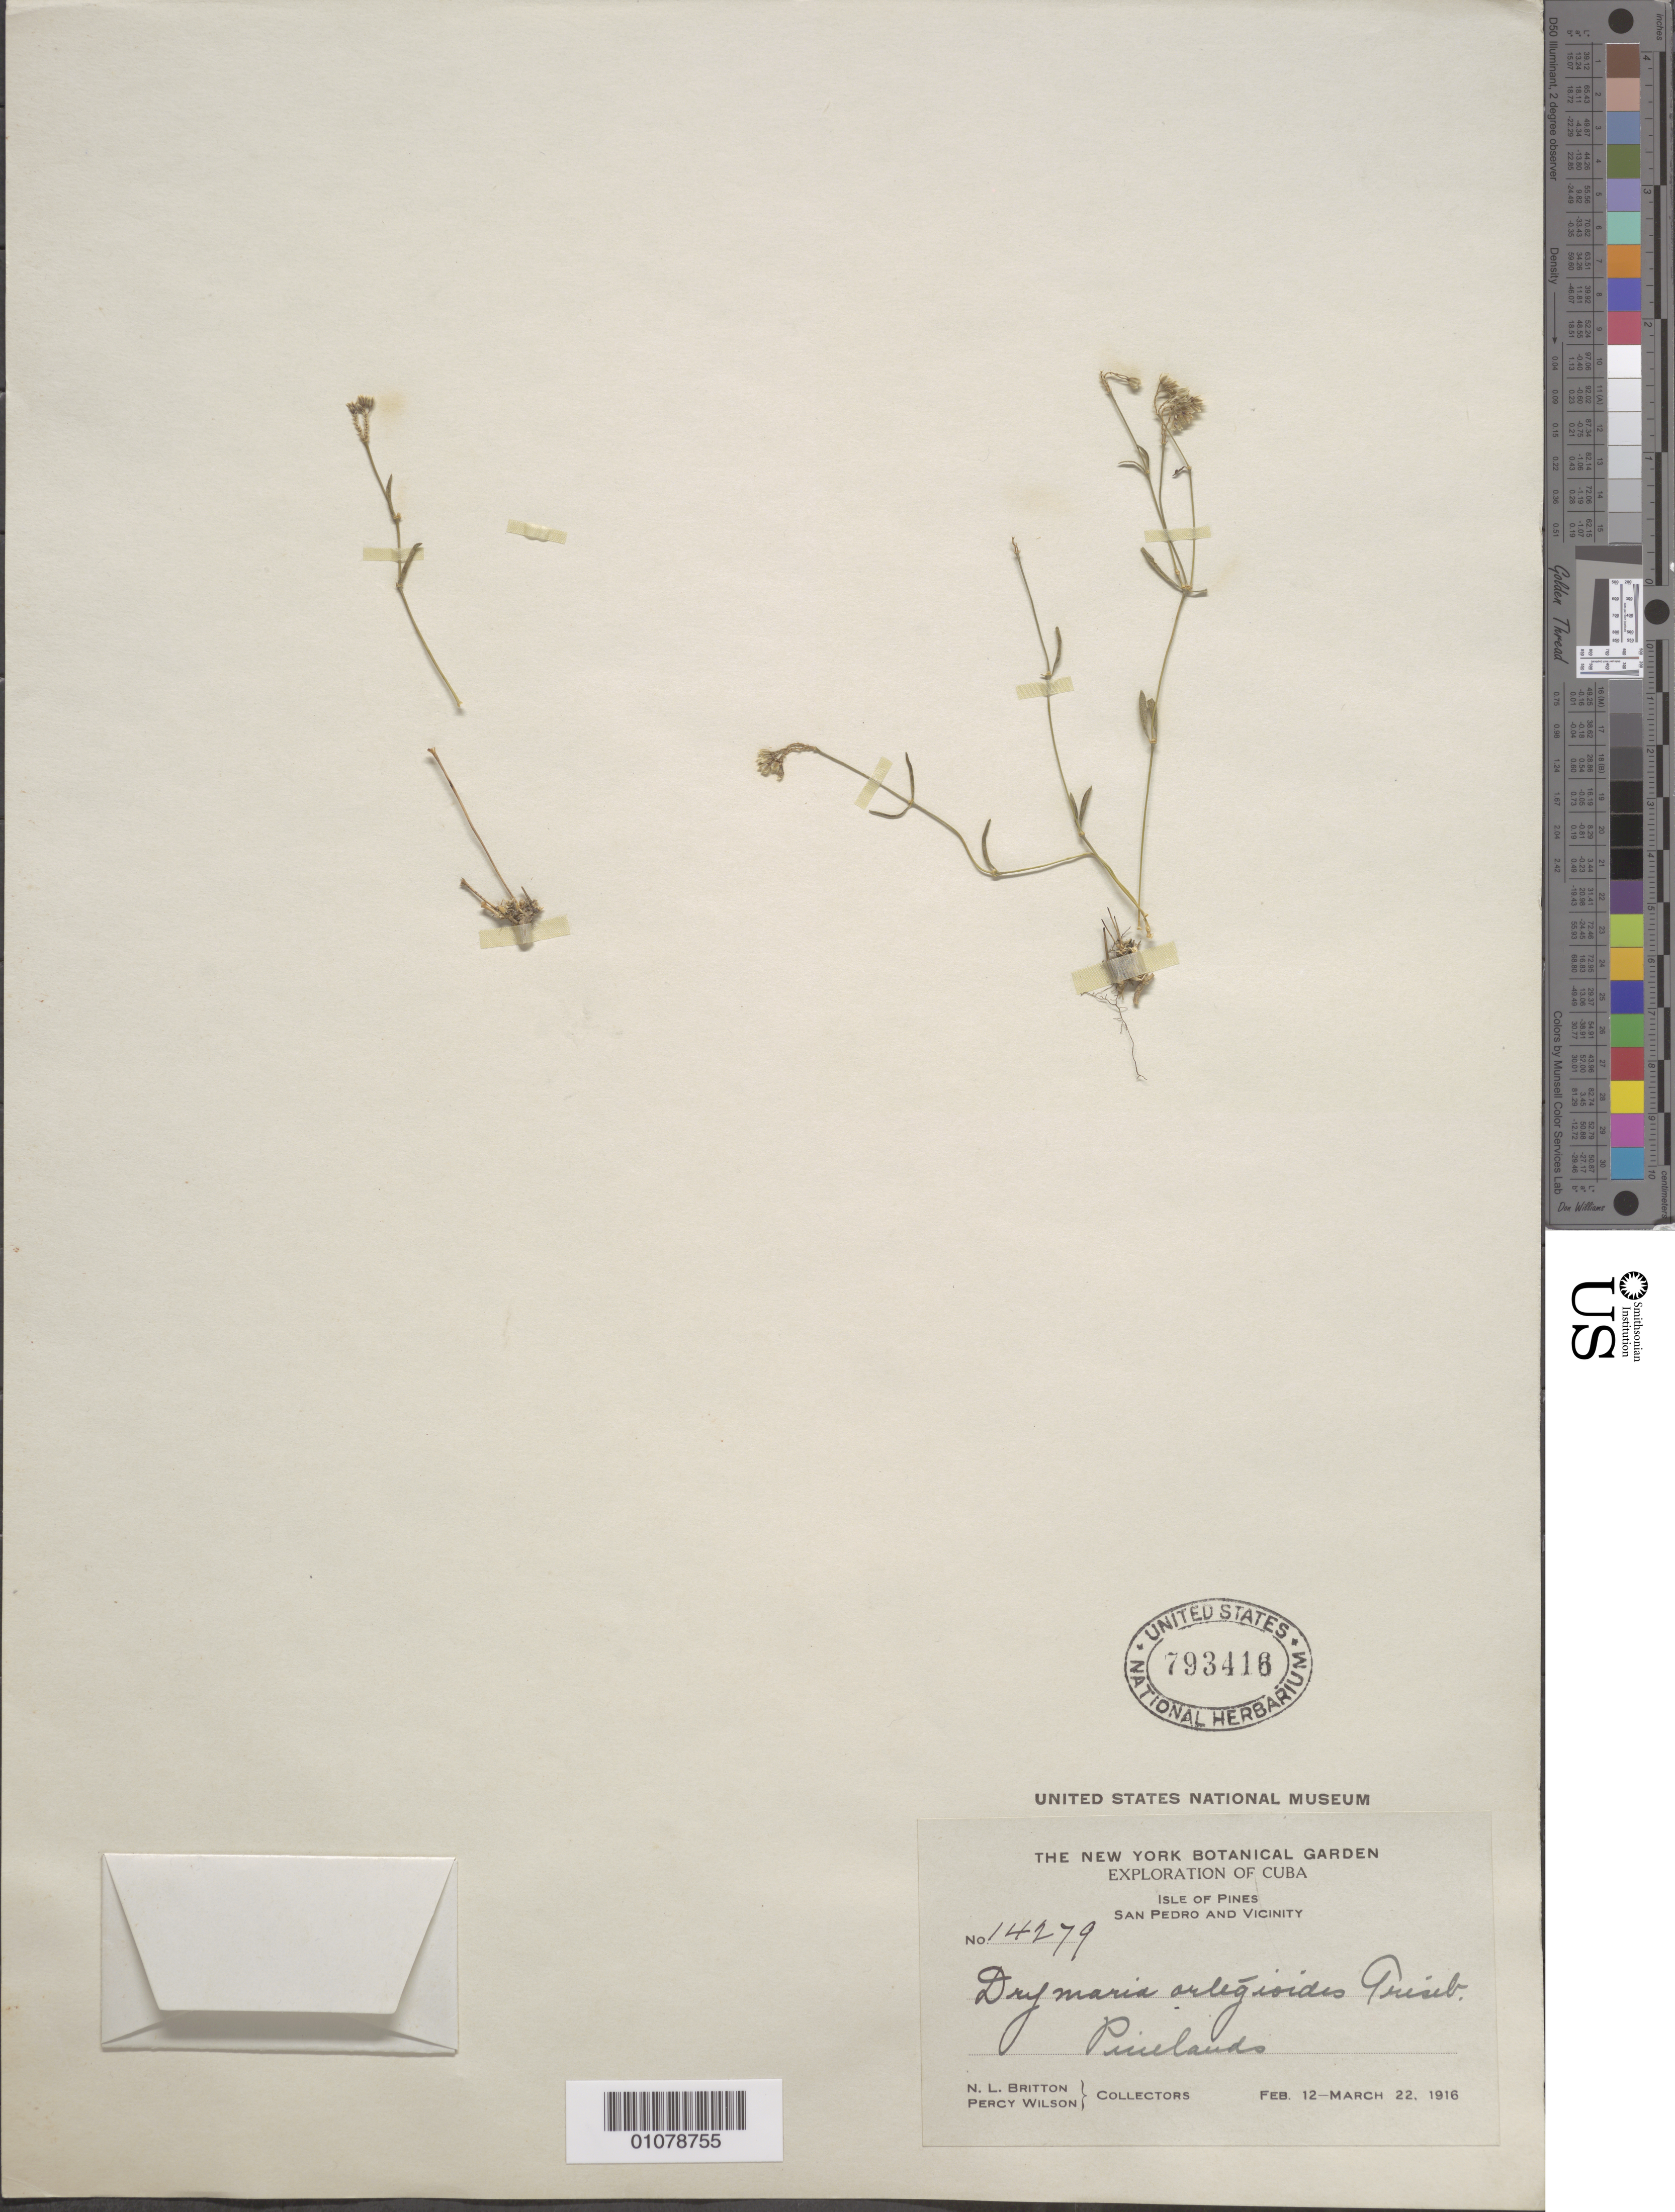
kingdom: Plantae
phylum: Tracheophyta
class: Magnoliopsida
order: Caryophyllales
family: Caryophyllaceae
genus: Drymaria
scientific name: Drymaria ortegioides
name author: Griseb.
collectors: E. G. Britton, N. Britton & P. Wilson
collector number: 14279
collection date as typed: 12 Feb 1916 to 22 Mar 1916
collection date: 1916-02-12/1916-03-22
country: Cuba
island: Isla de la Juventud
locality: Isle of Pines, San Pedro and Vicinity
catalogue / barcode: US 793416